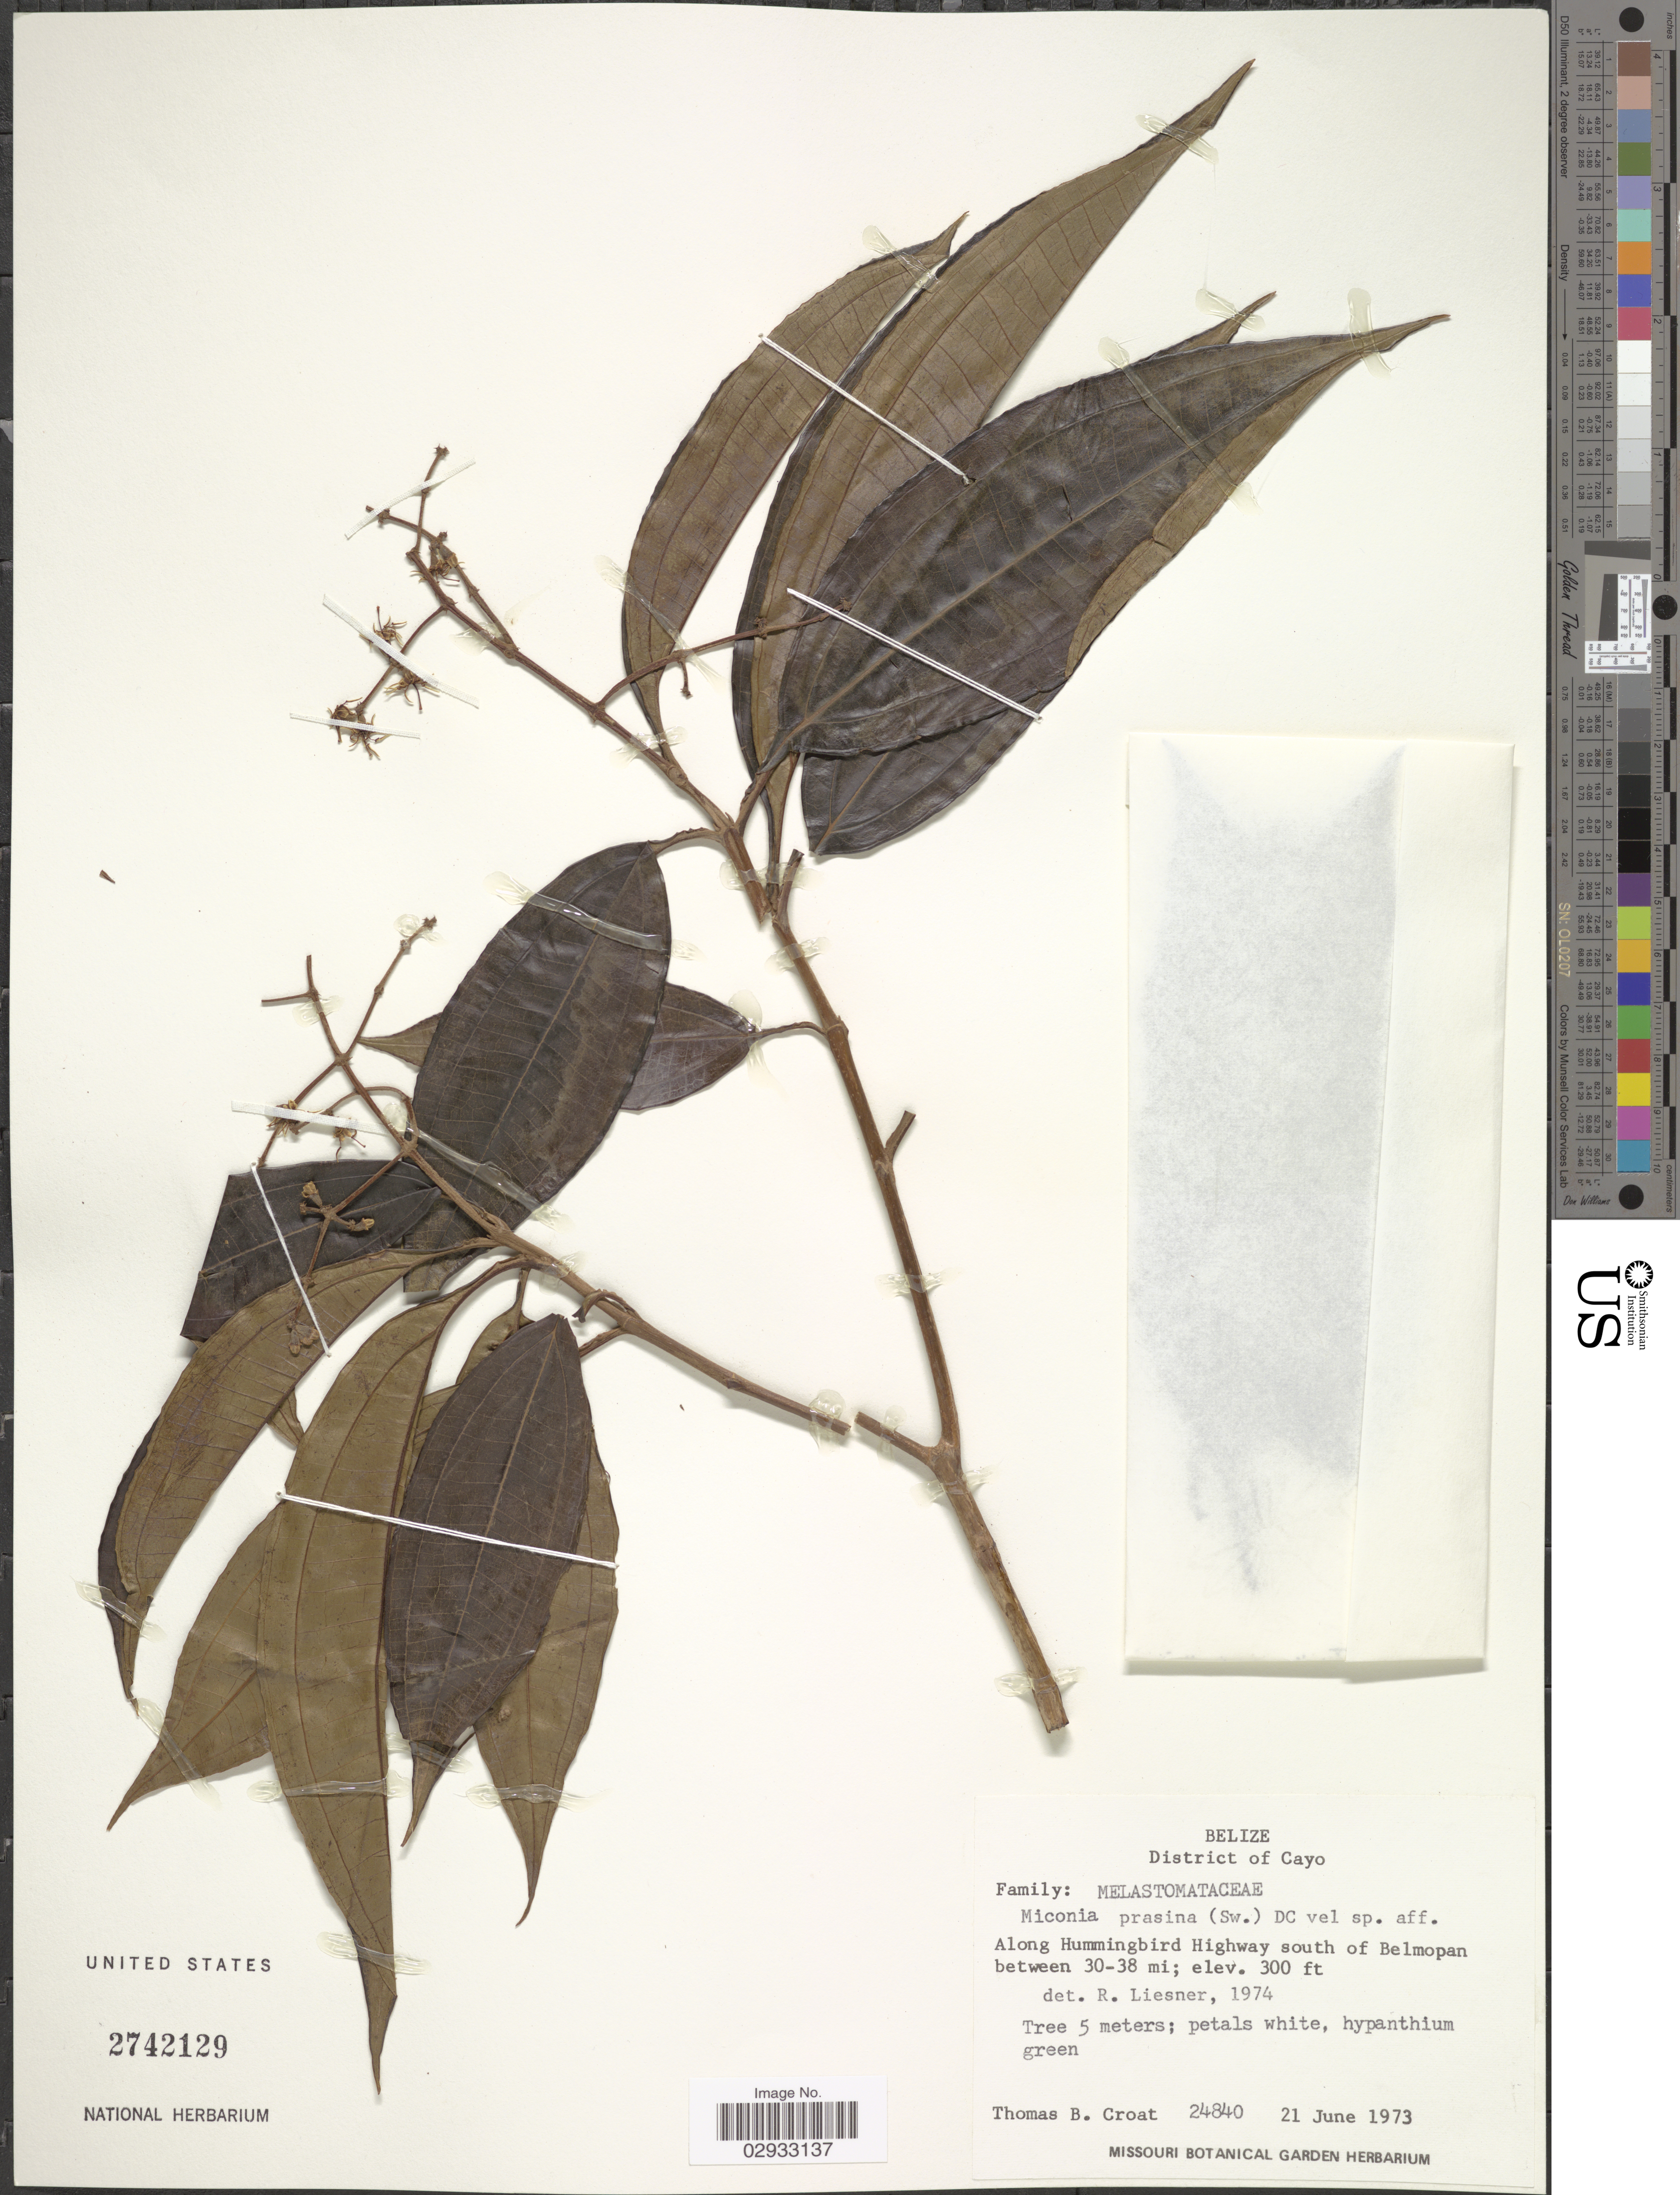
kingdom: Plantae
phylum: Tracheophyta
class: Magnoliopsida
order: Myrtales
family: Melastomataceae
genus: Miconia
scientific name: Miconia pteropoda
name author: Benth.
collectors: T. B. Croat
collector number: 24840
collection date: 1973-06-21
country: Belize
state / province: Cayo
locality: District of Cayo. Along Hummingbird Highway south of Belmopan between 30-38 mi.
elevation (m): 91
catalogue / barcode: US 2742129